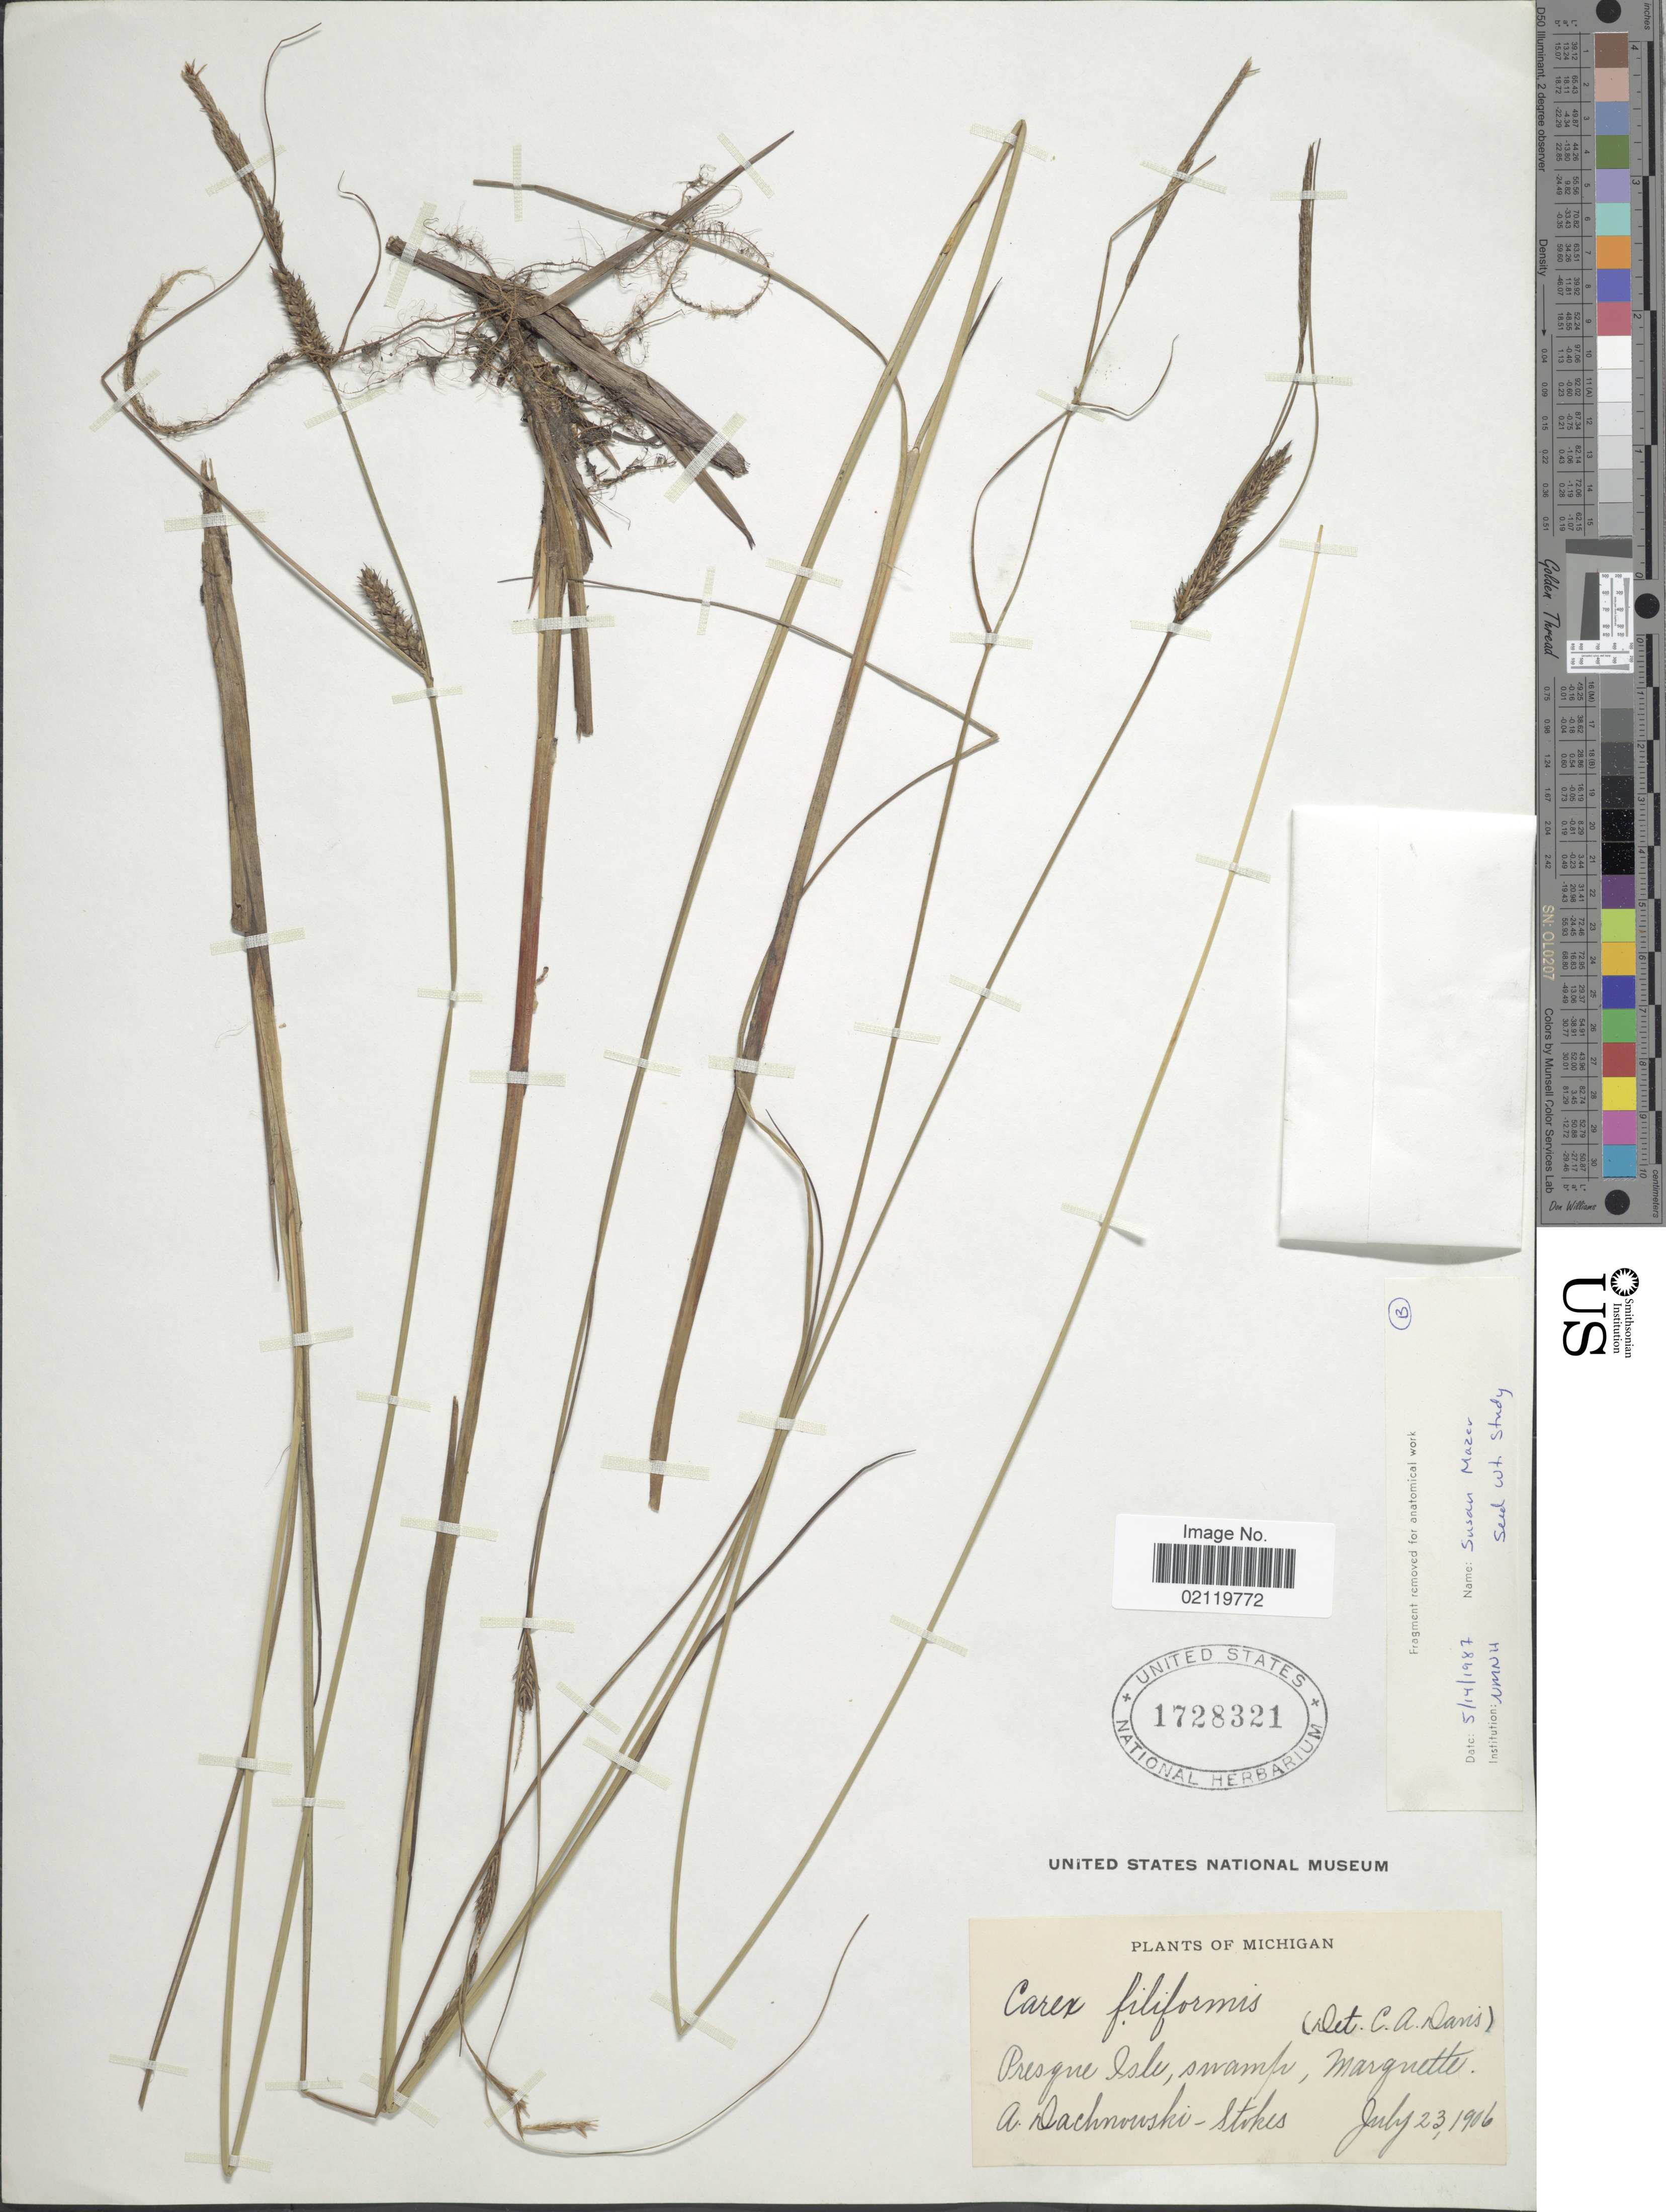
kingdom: Plantae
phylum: Tracheophyta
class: Liliopsida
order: Poales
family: Cyperaceae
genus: Carex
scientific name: Carex lasiocarpa var. americana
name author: Fernald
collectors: A. P. Dachnowski-Stokes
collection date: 1906-07-23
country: United States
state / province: Michigan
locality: Presgue Isle, swamp, Marguette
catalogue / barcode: US 1728321